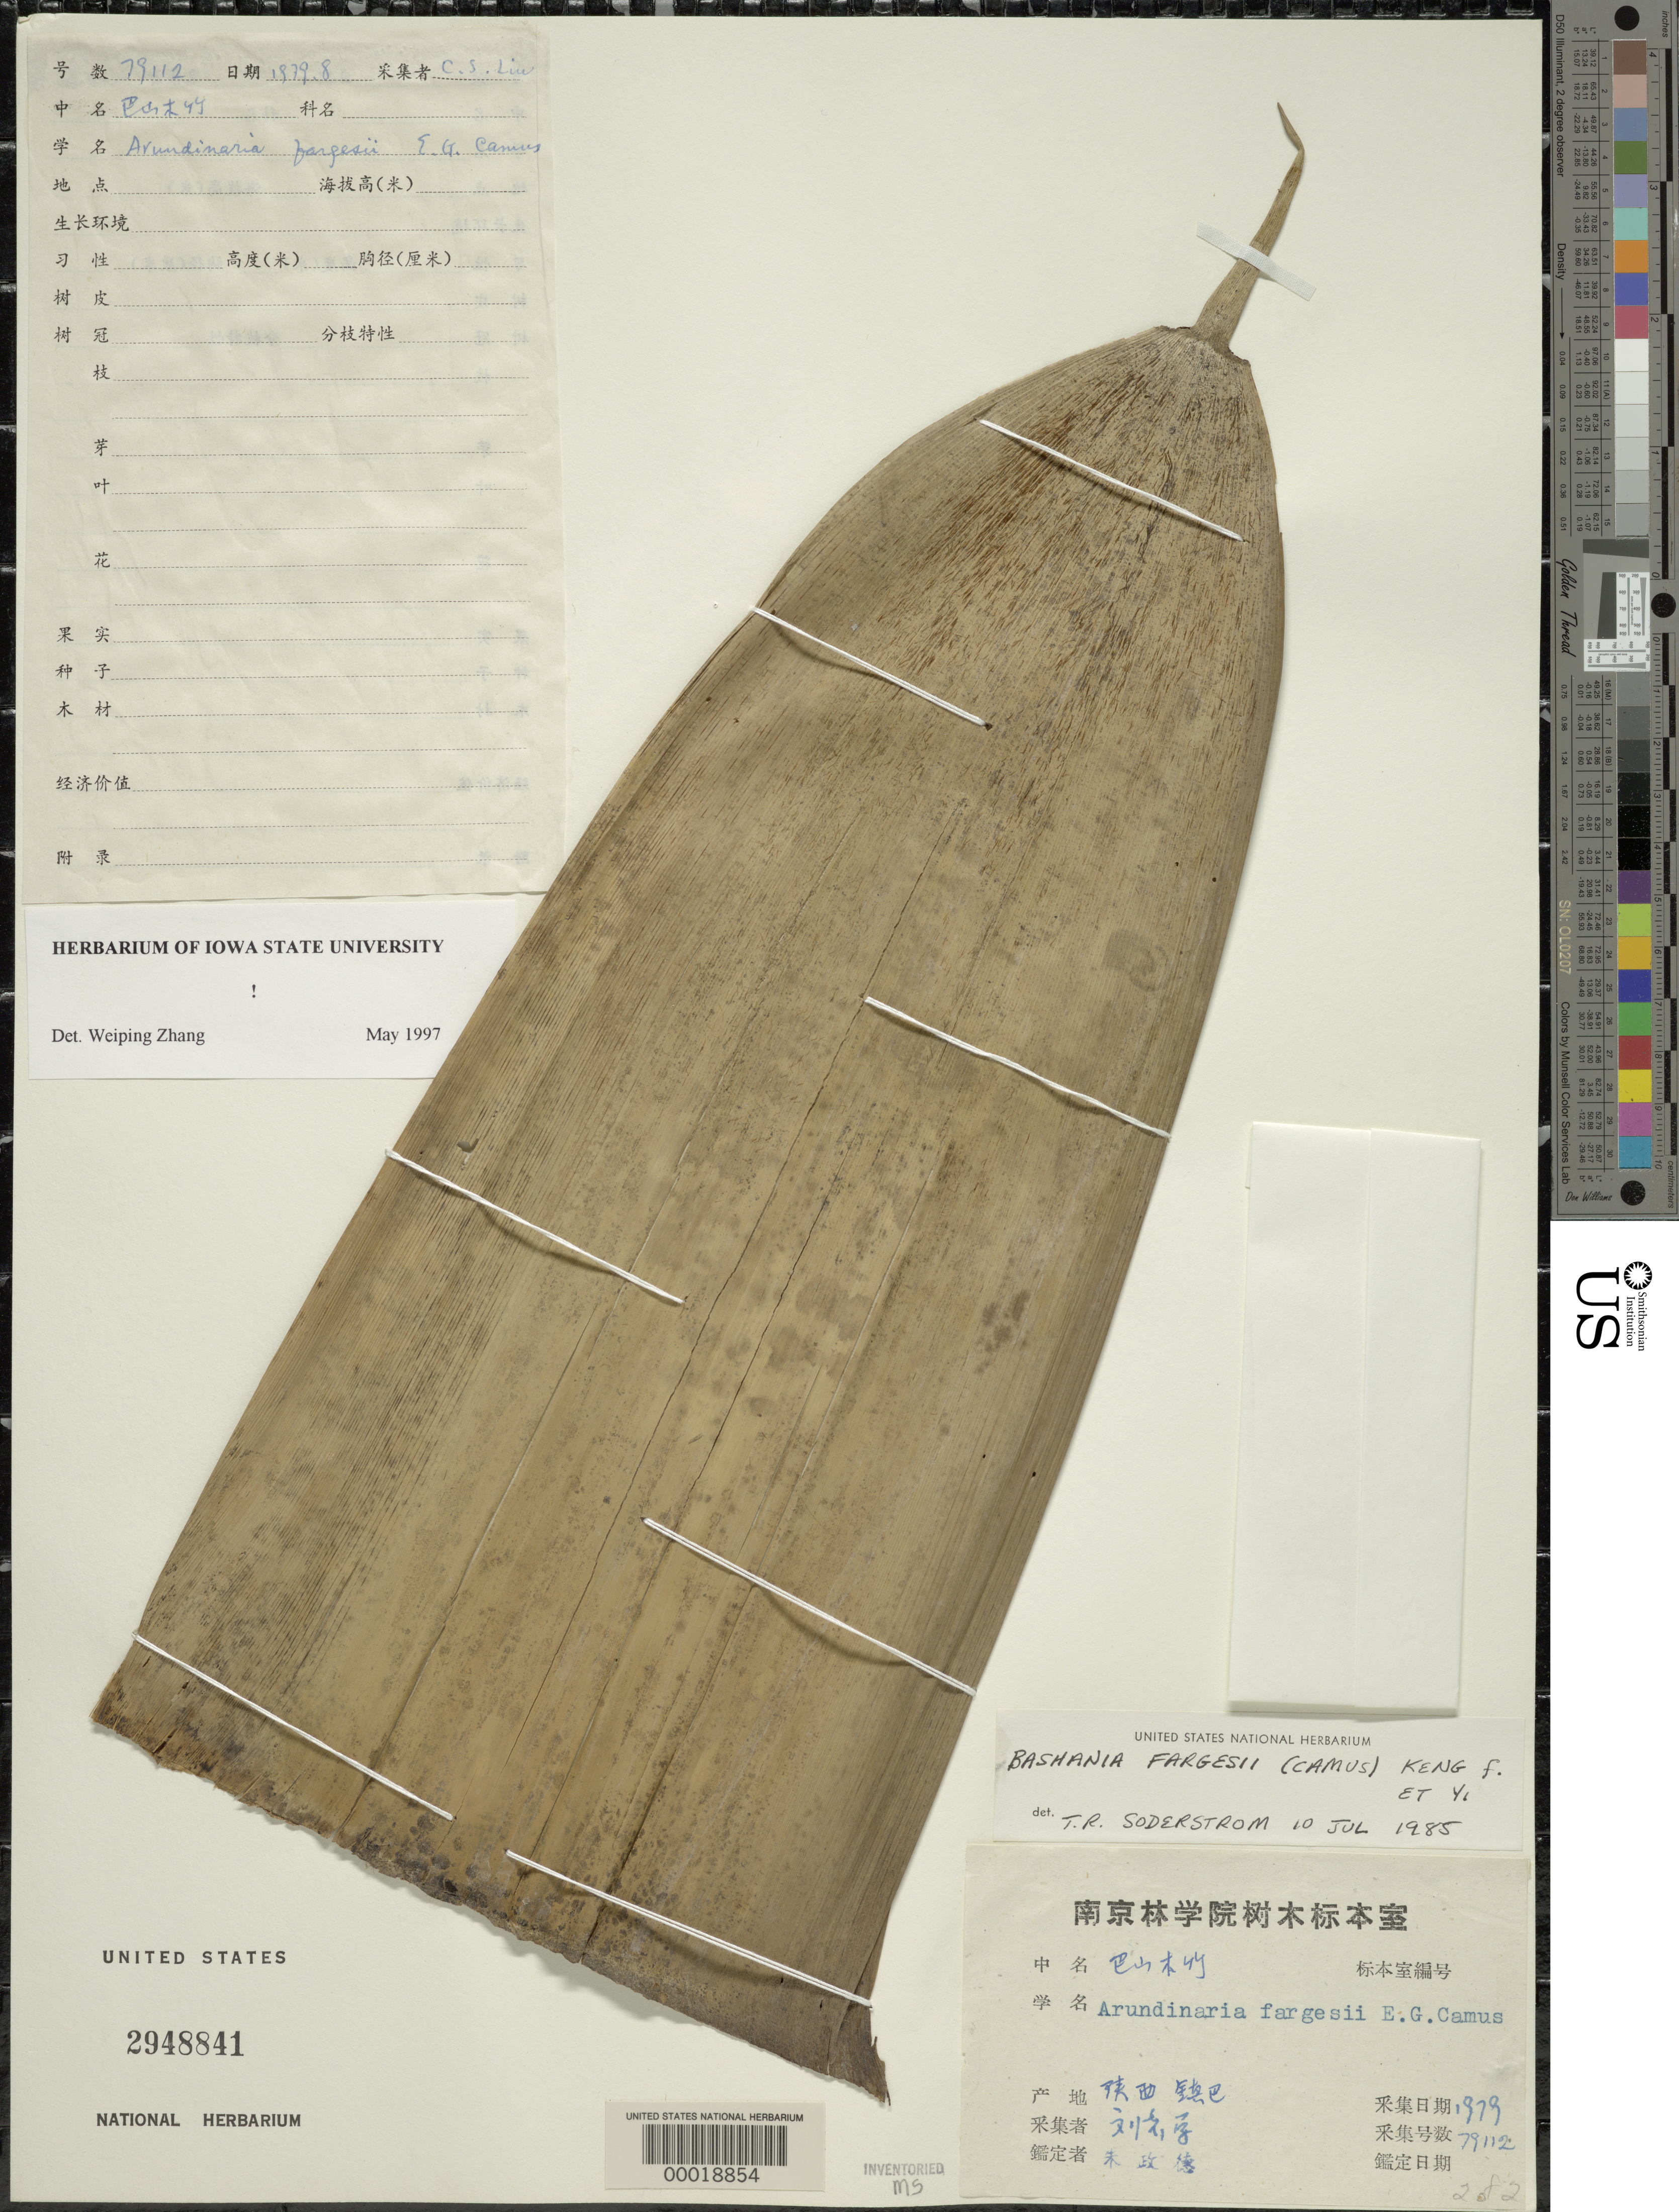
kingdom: Plantae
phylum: Tracheophyta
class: Liliopsida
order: Poales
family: Poaceae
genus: Bashania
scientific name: Bashania fargesii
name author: (E.G. Camus) Keng f. & T.P. Yi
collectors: C. Lin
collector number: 79112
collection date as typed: Aug 1979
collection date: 1979-08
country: China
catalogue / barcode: US 2948841